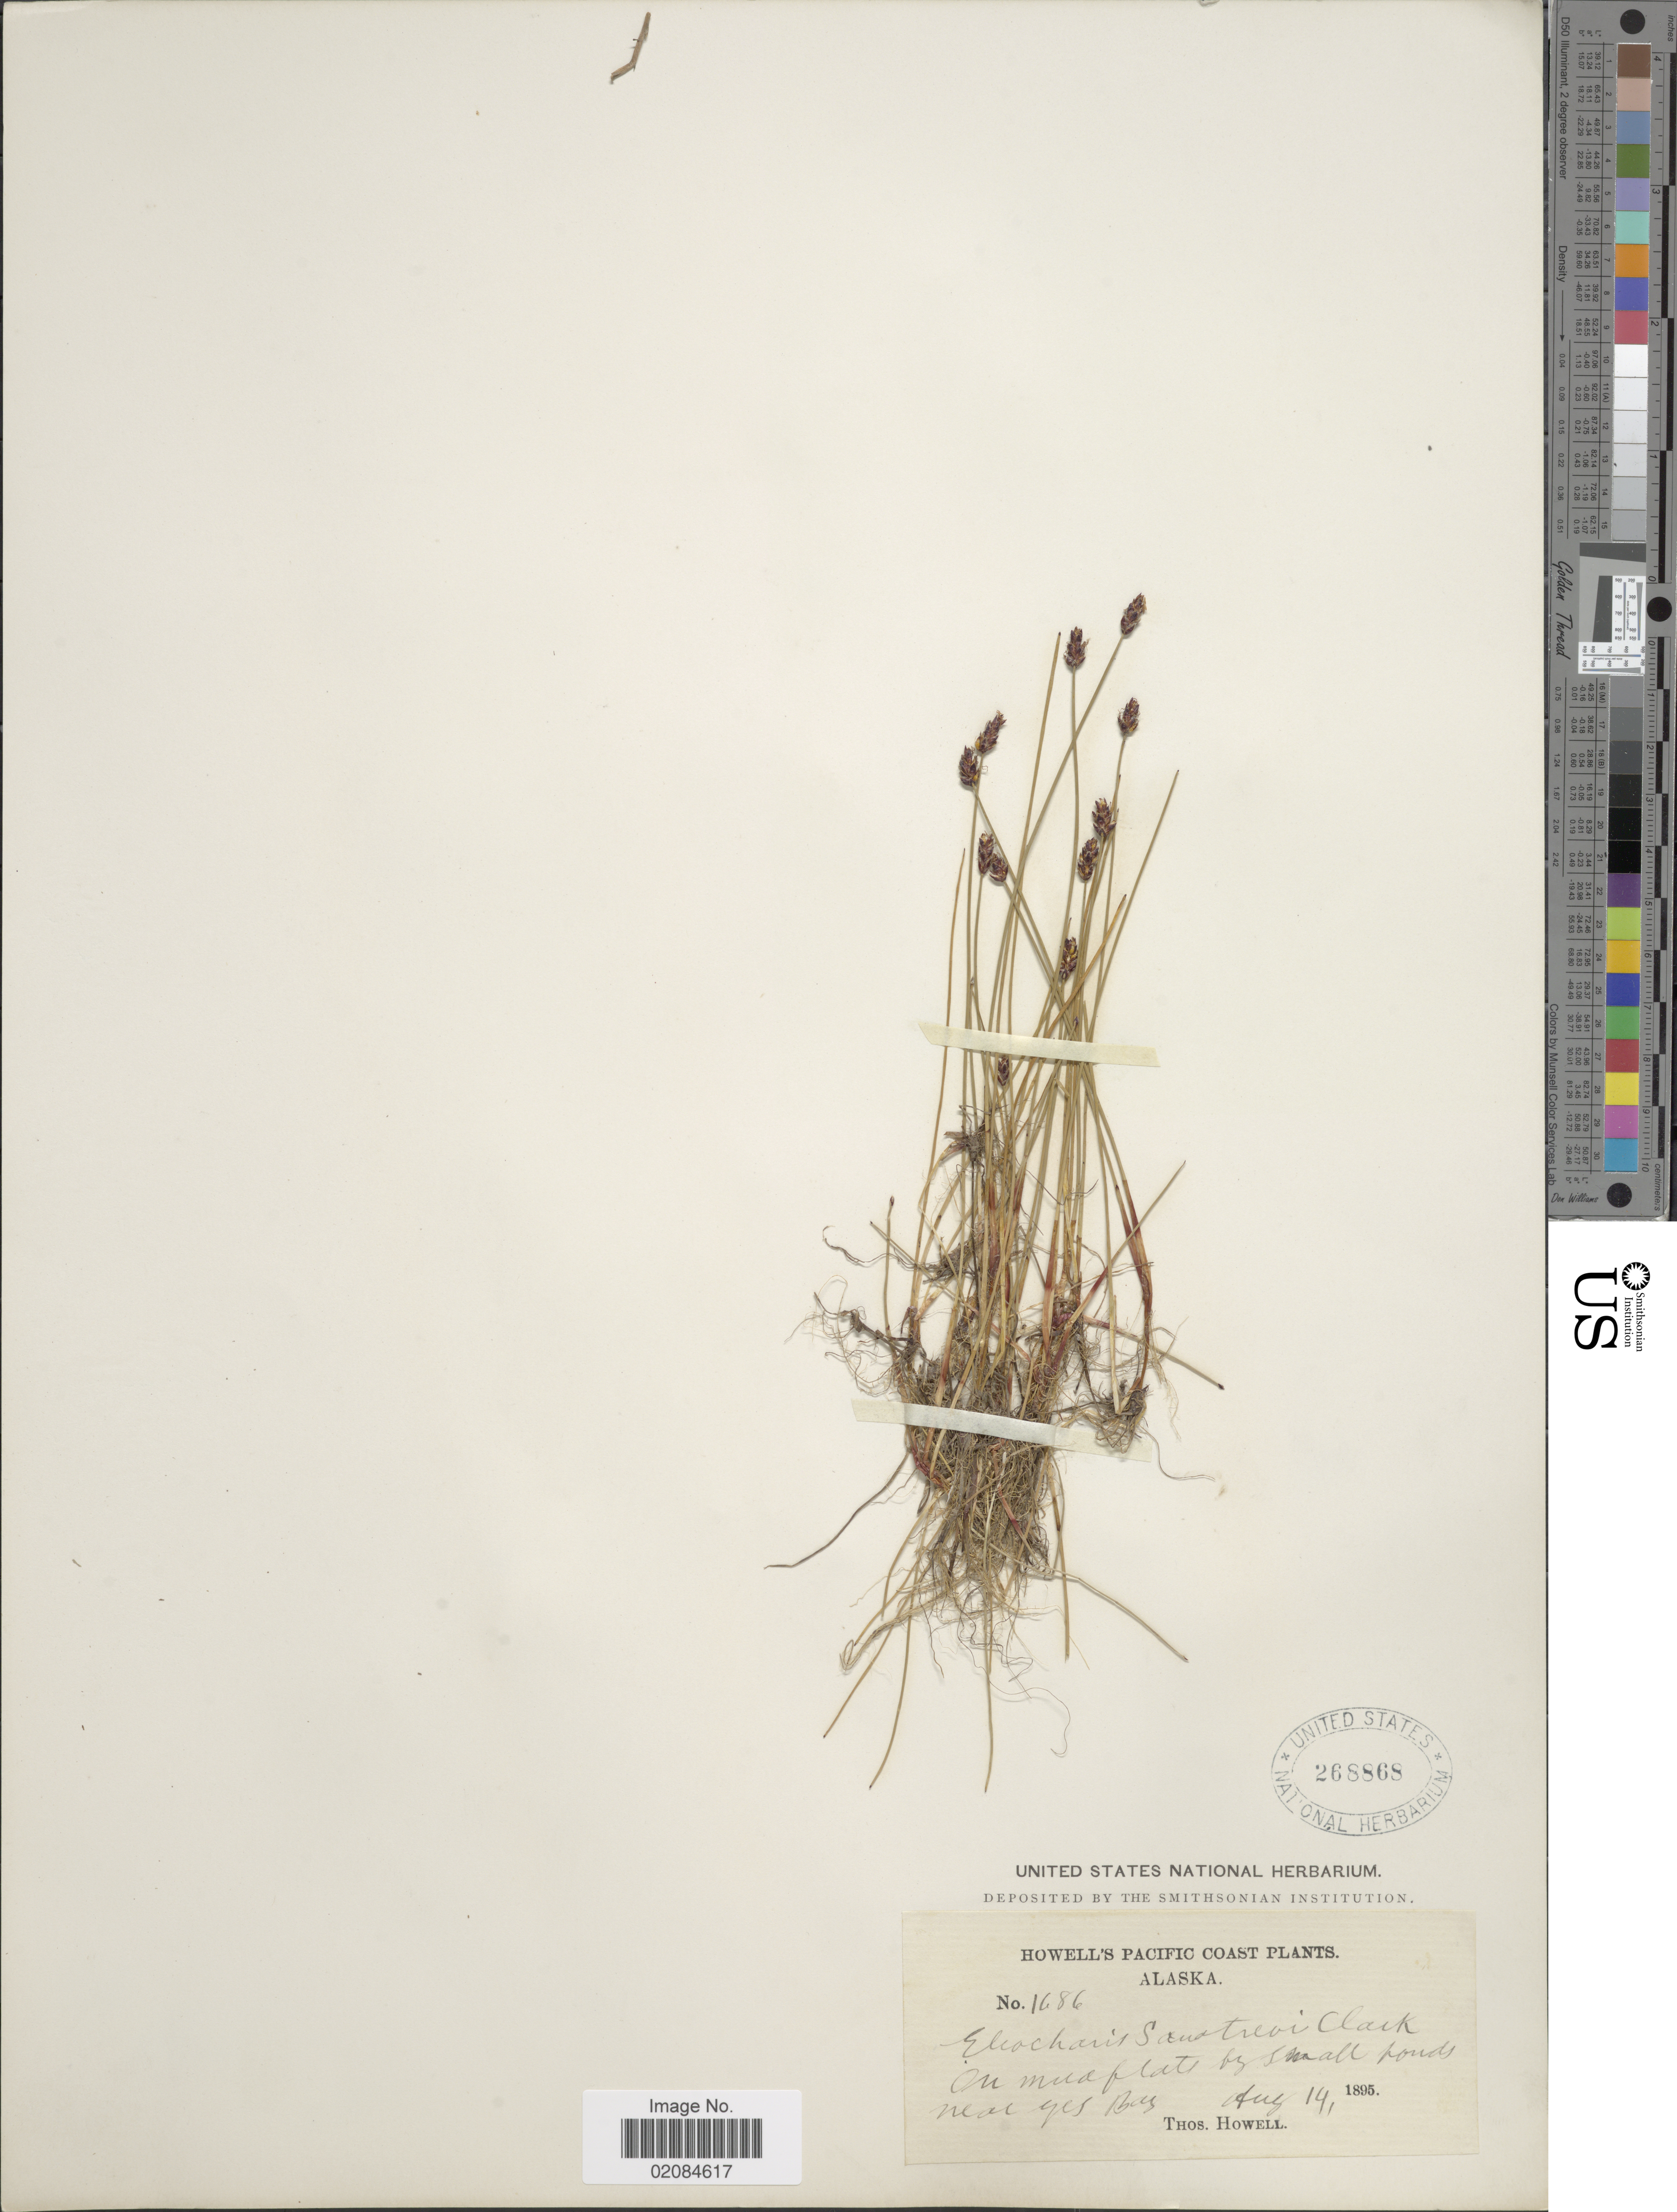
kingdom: Plantae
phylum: Tracheophyta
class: Liliopsida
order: Poales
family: Cyperaceae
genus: Eleocharis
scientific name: Eleocharis kamtschatica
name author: (C.A. Mey.) Kom.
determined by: Strong, Mark T., (BOT), Smithsonian Institution - National Museum of Natural History (UNITED STATES)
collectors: T. Howell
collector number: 1686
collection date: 1895-08-14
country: United States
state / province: Alaska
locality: Pacific Coast. On mud flats by small ponds near Yes Bay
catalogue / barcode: US 268868